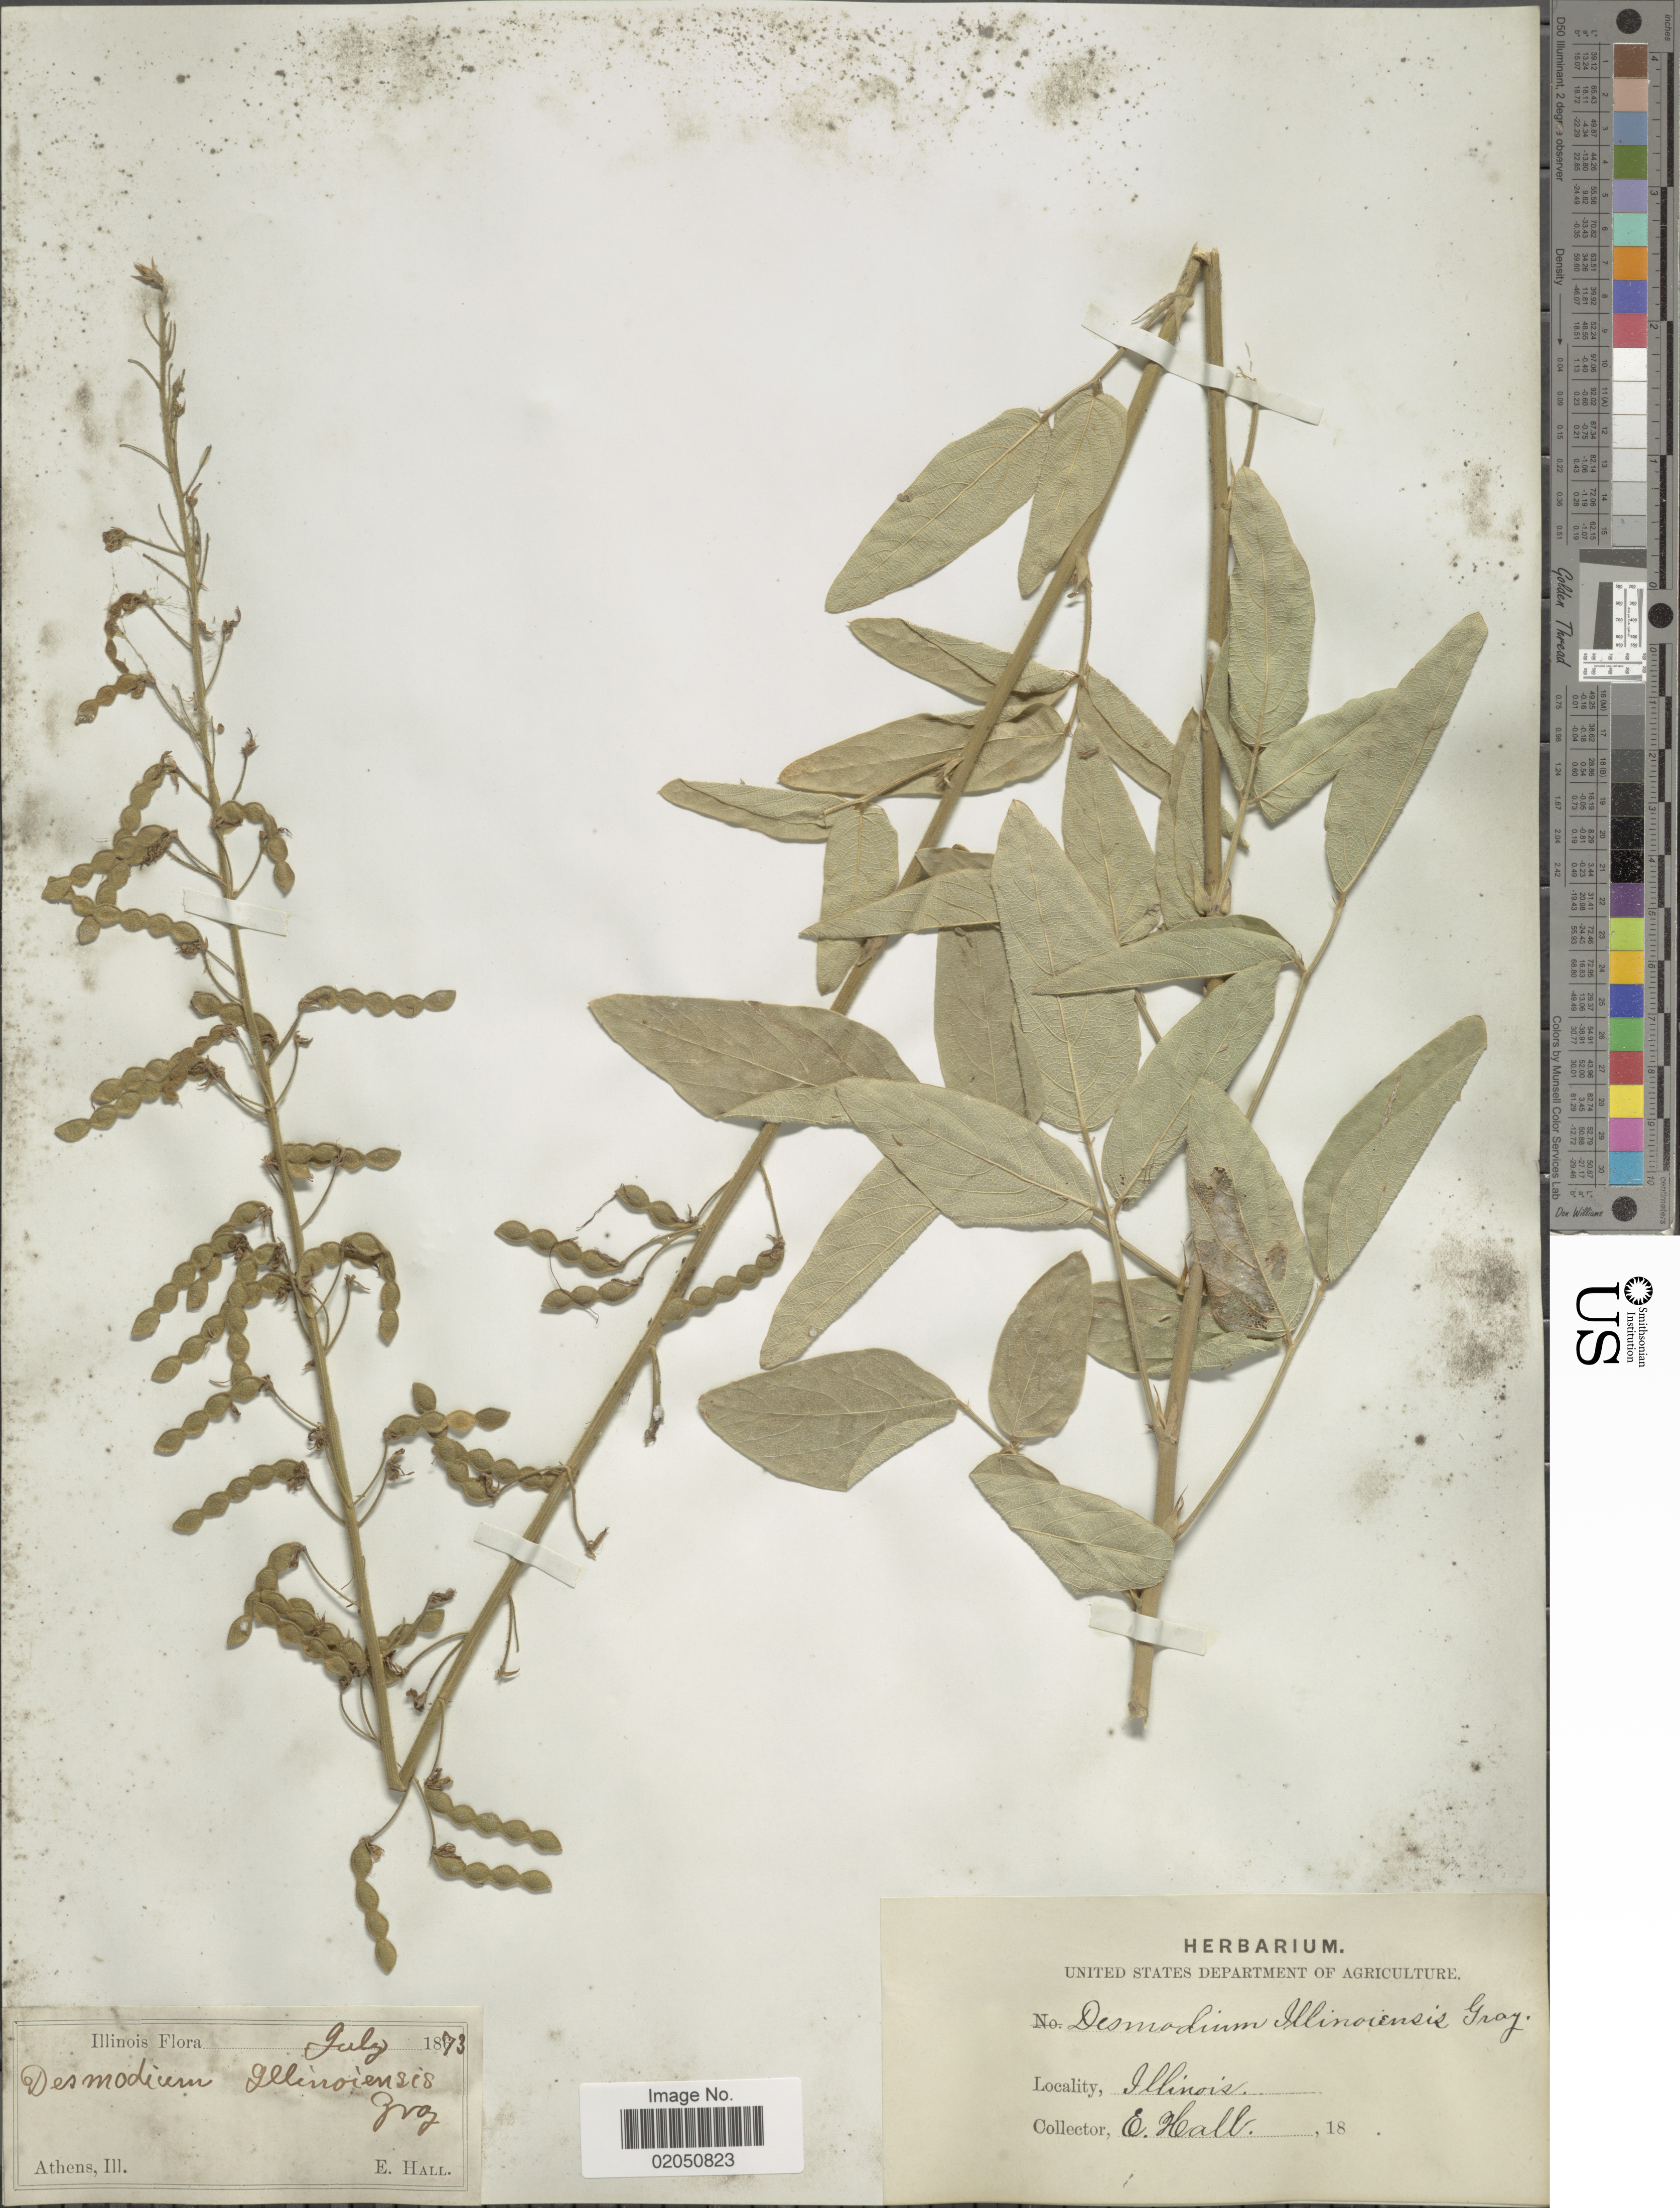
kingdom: Plantae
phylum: Tracheophyta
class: Magnoliopsida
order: Fabales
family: Fabaceae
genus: Desmodium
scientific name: Desmodium illinoense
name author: A. Gray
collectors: E. Hall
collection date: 1873-07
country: United States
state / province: Illinois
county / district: Menard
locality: Athens III